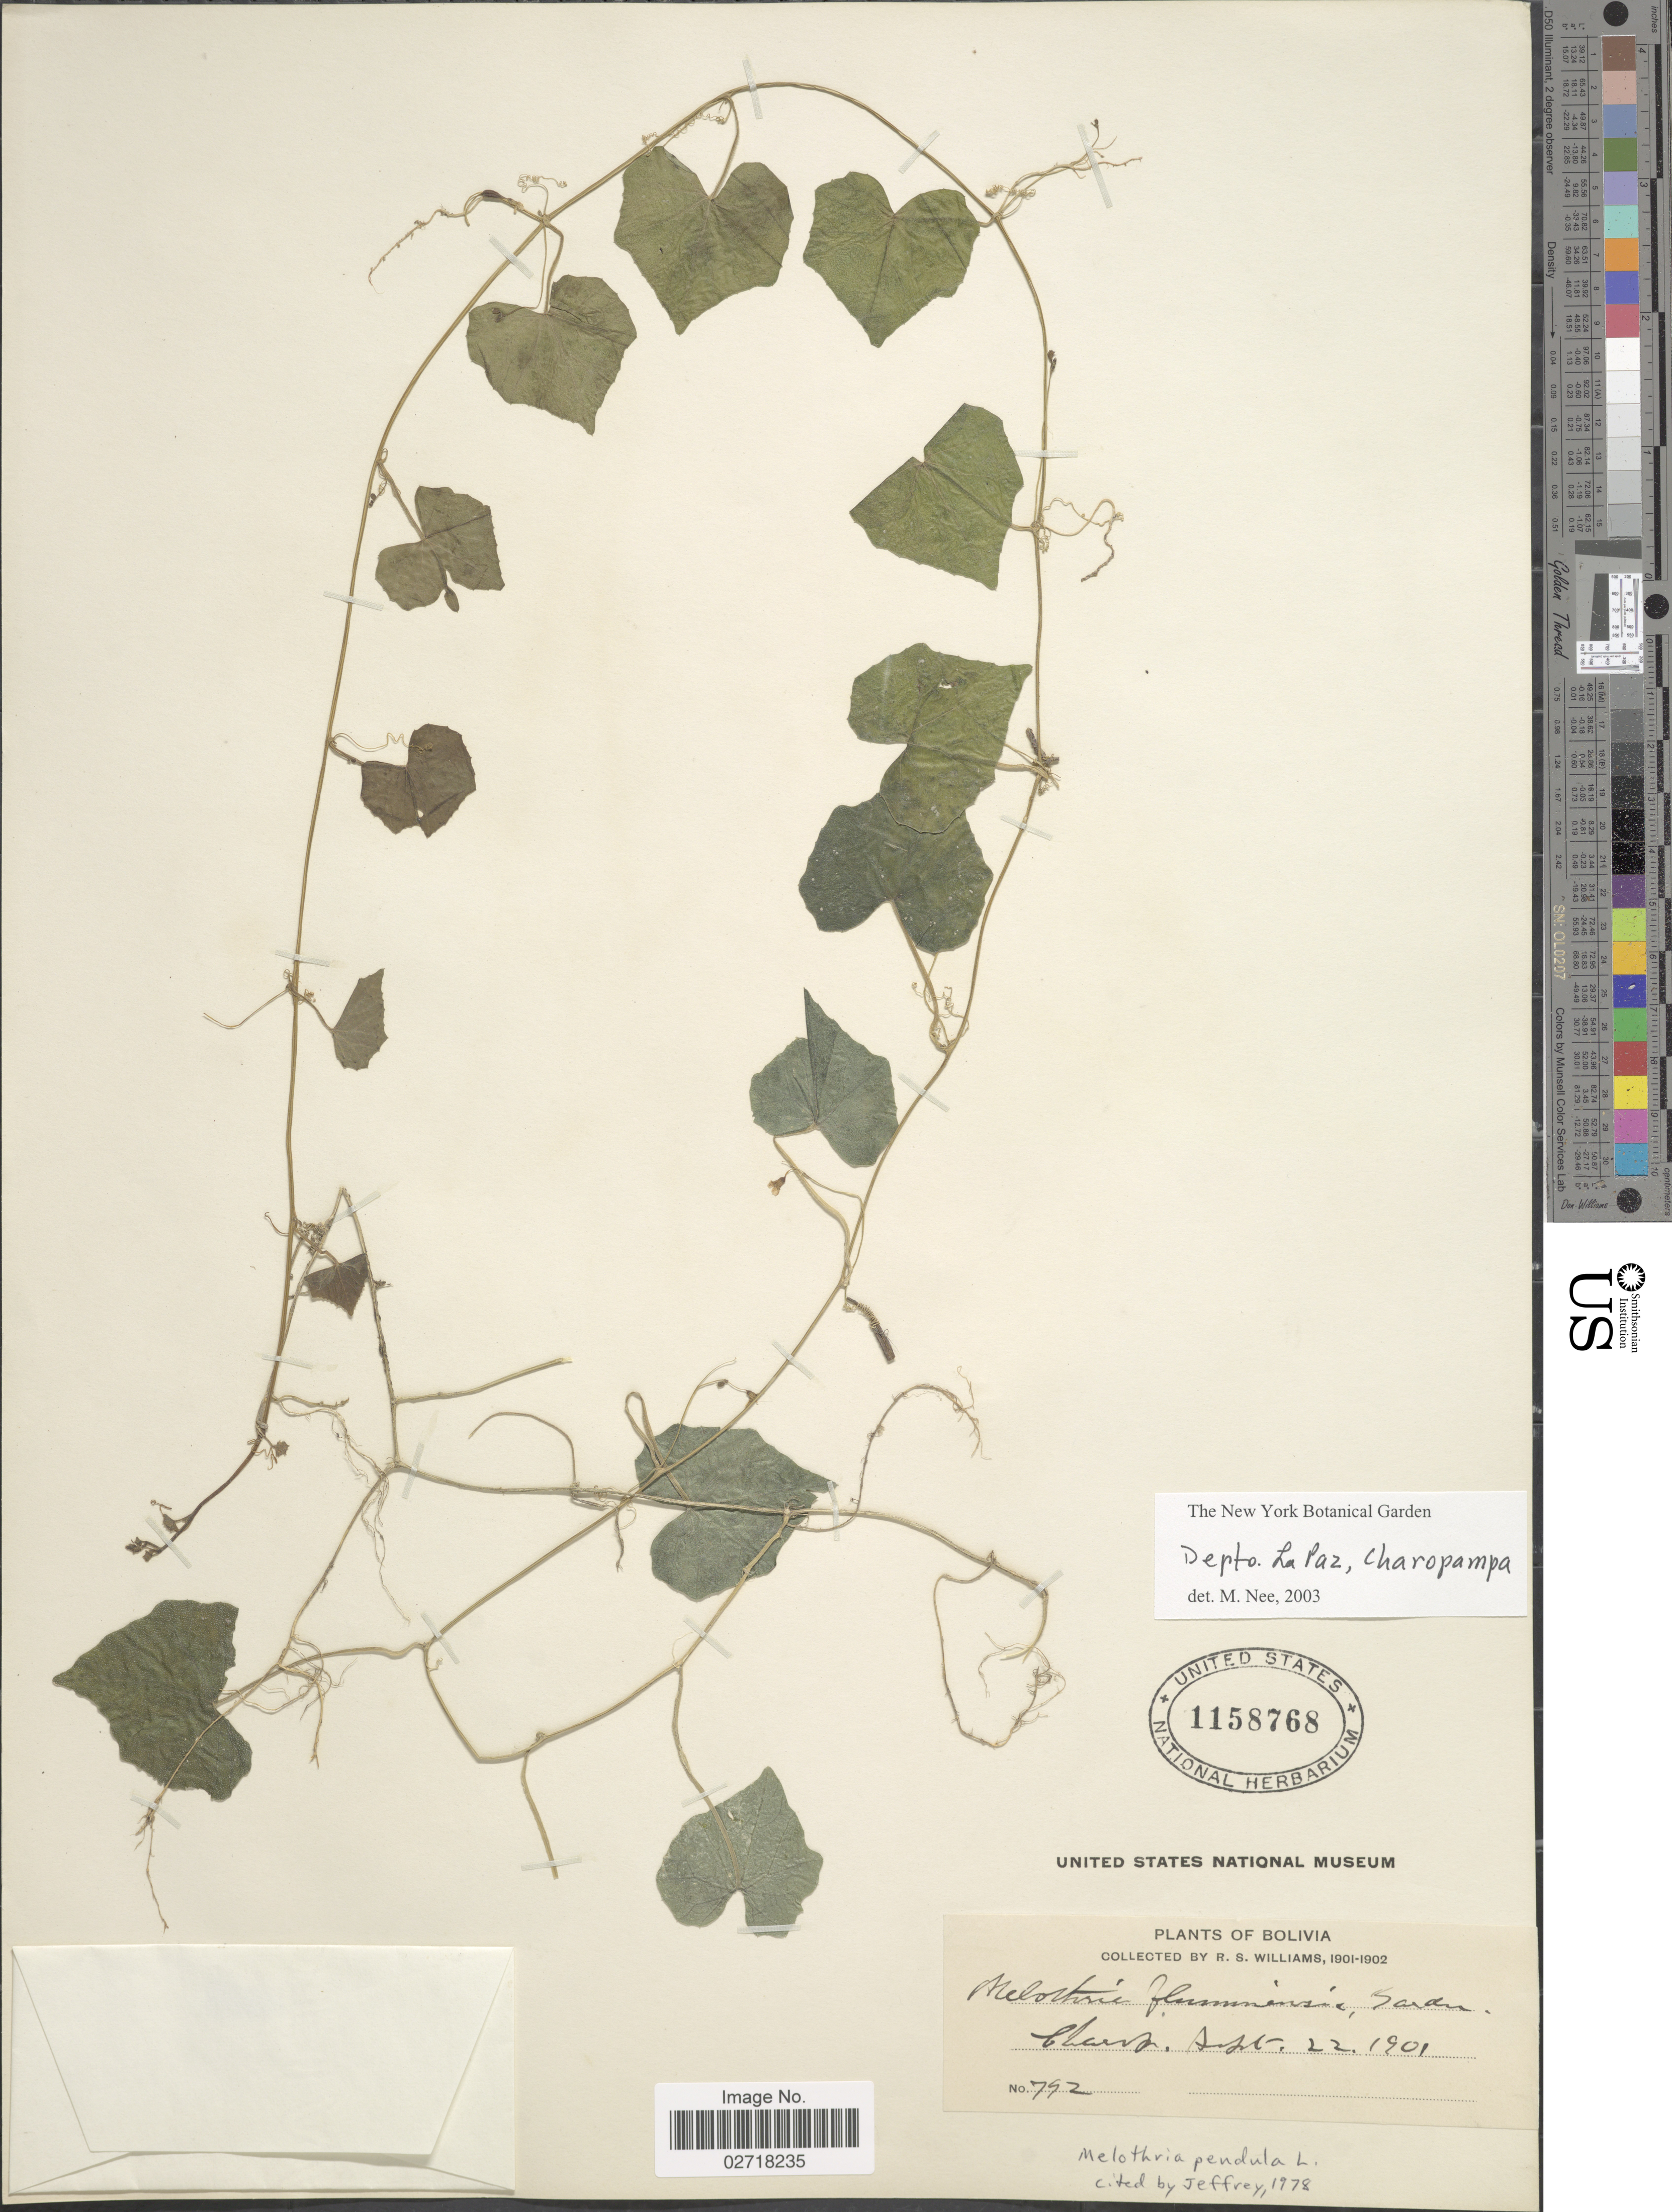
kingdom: Plantae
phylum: Tracheophyta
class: Magnoliopsida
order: Cucurbitales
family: Cucurbitaceae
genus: Melothria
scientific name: Melothria pendula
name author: L.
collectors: R. S. Williams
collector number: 792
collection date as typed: Sep. 22, 1901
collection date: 1901-09-22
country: Bolivia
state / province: La Páz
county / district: Larecaja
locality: Charopampa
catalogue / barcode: US 1158768